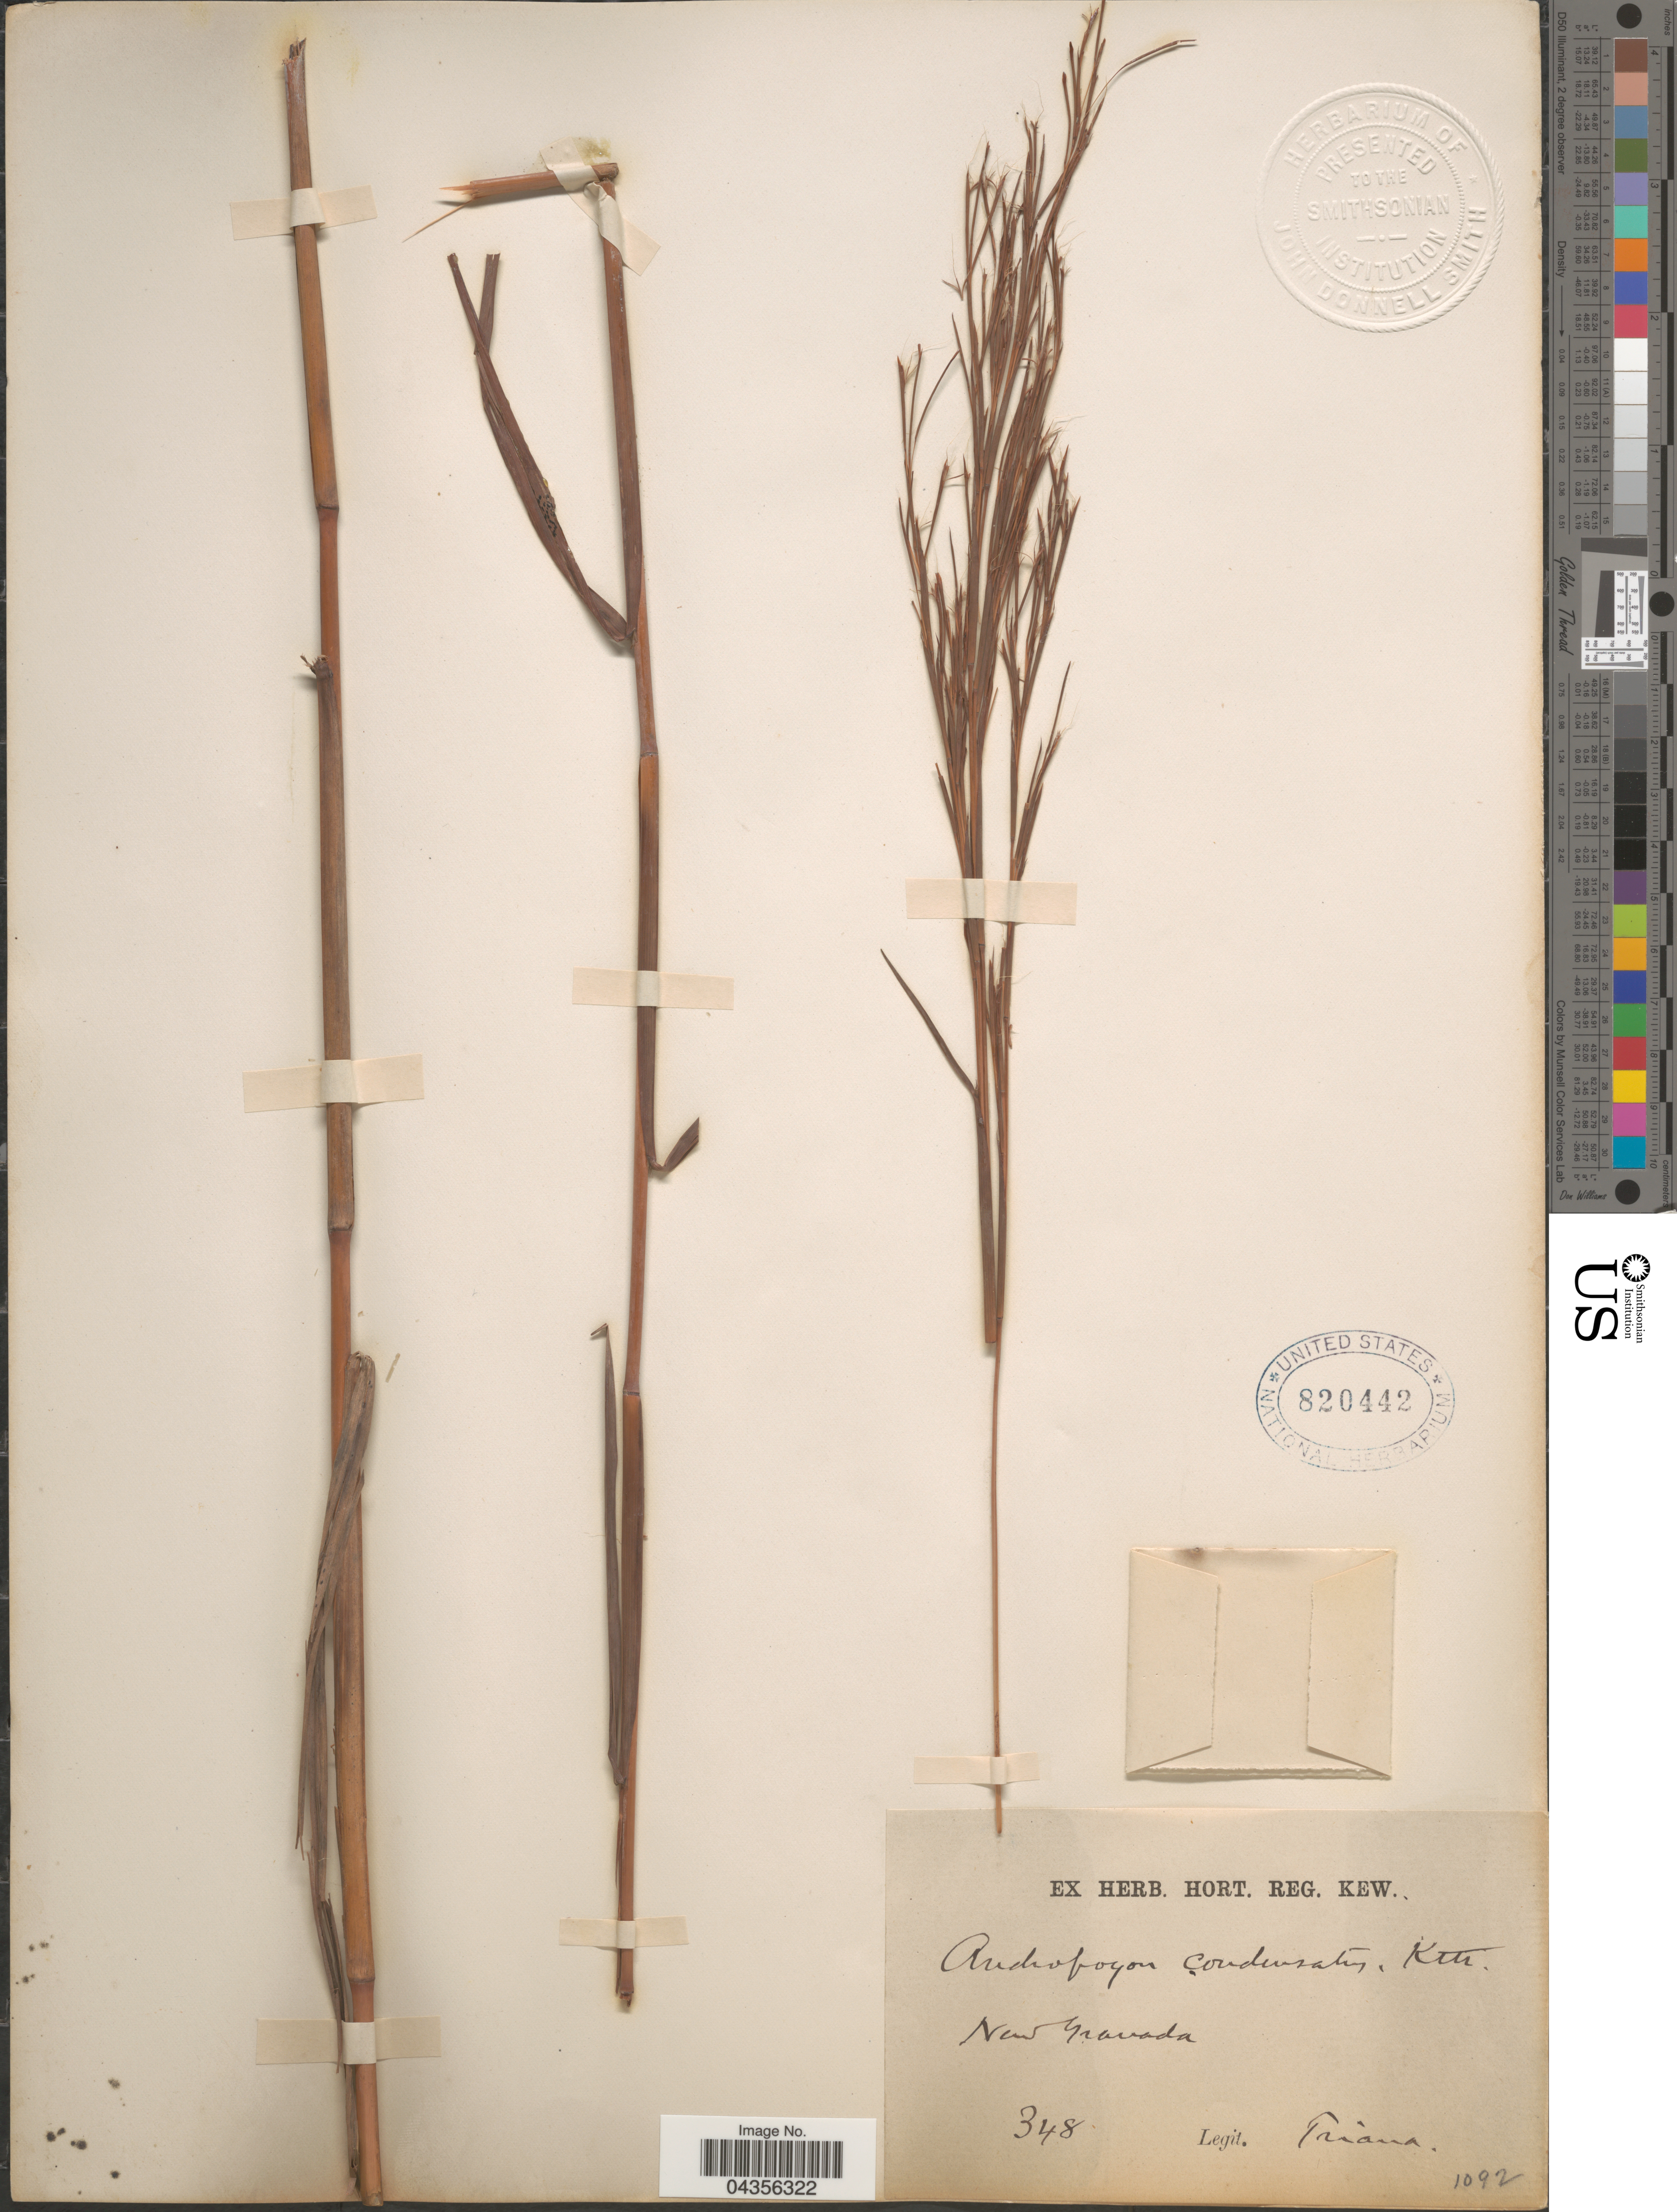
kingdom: Plantae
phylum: Tracheophyta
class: Liliopsida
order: Poales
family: Poaceae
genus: Schizachyrium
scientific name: Schizachyrium microstachyum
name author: (Desv. ex Ham.) Roseng. et al.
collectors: Triana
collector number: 348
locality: New Granada.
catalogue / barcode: US 820442